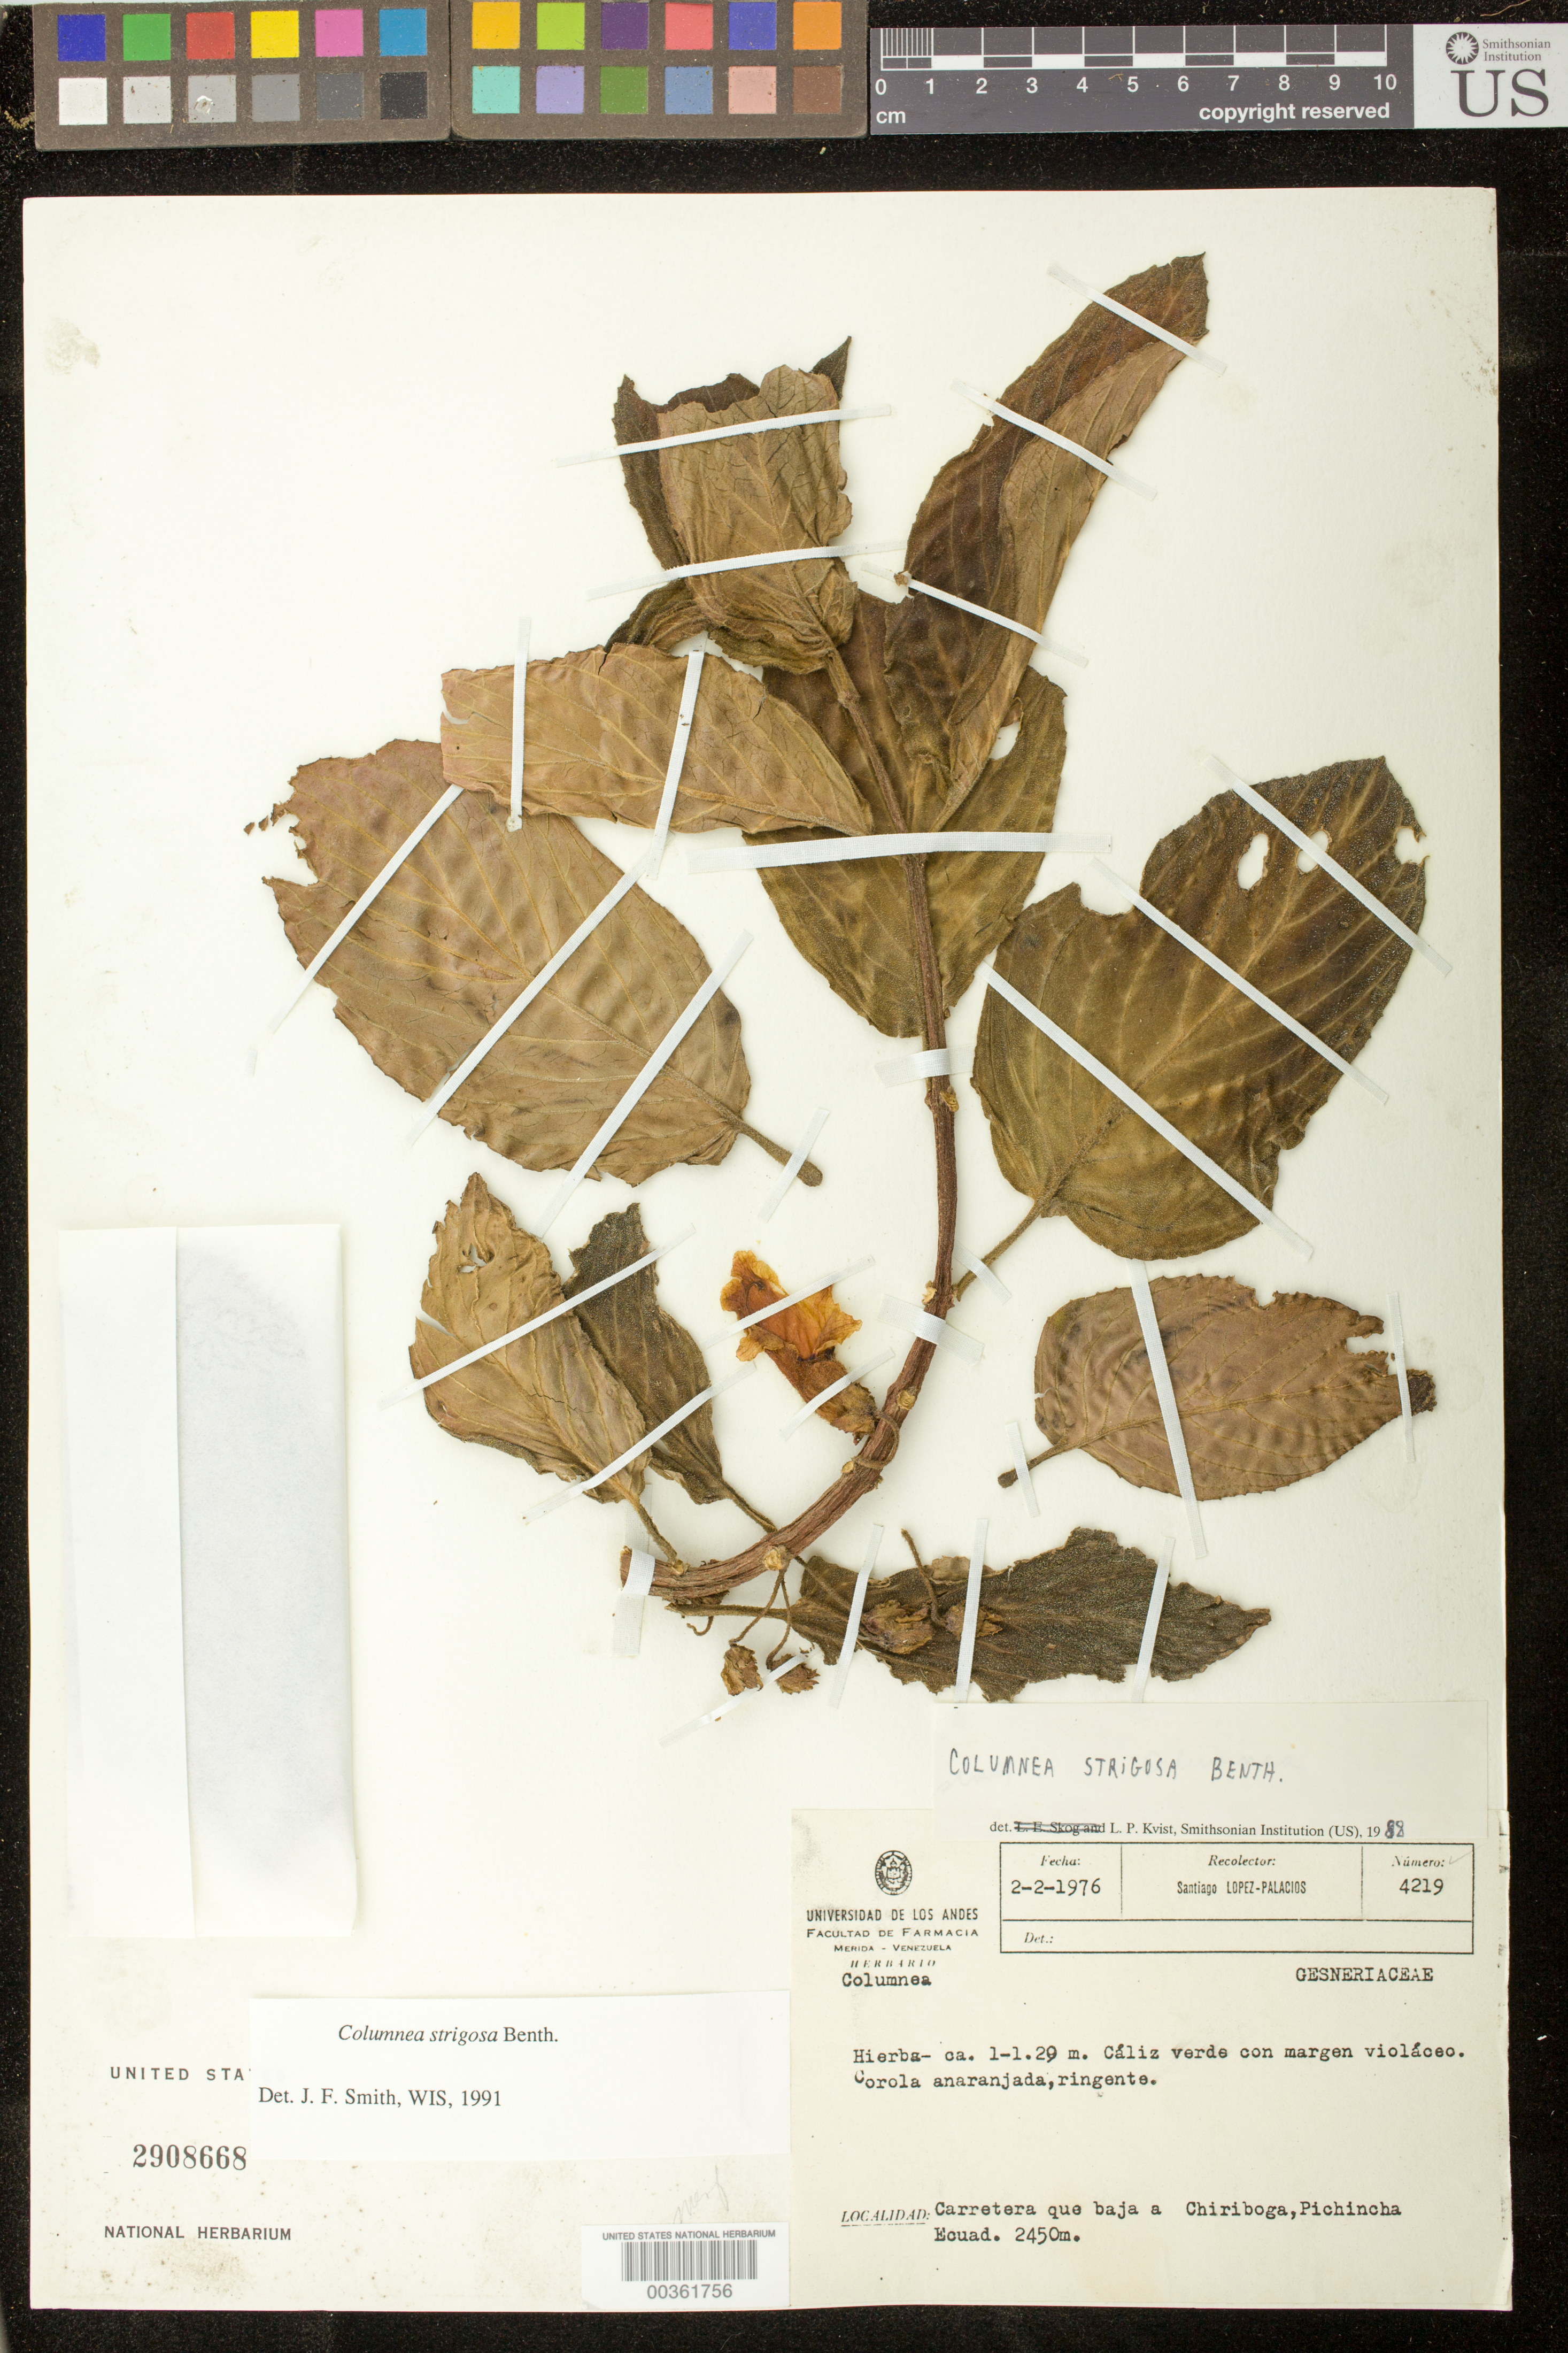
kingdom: Plantae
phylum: Tracheophyta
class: Magnoliopsida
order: Lamiales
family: Gesneriaceae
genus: Columnea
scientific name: Columnea strigosa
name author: Benth.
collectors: S. Lopez-P.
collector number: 4219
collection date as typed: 02 Feb 1976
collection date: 1976-02-02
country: Ecuador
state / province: Pichincha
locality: Carretera que Baja a Chiriboga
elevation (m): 2450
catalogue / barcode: US 2908668